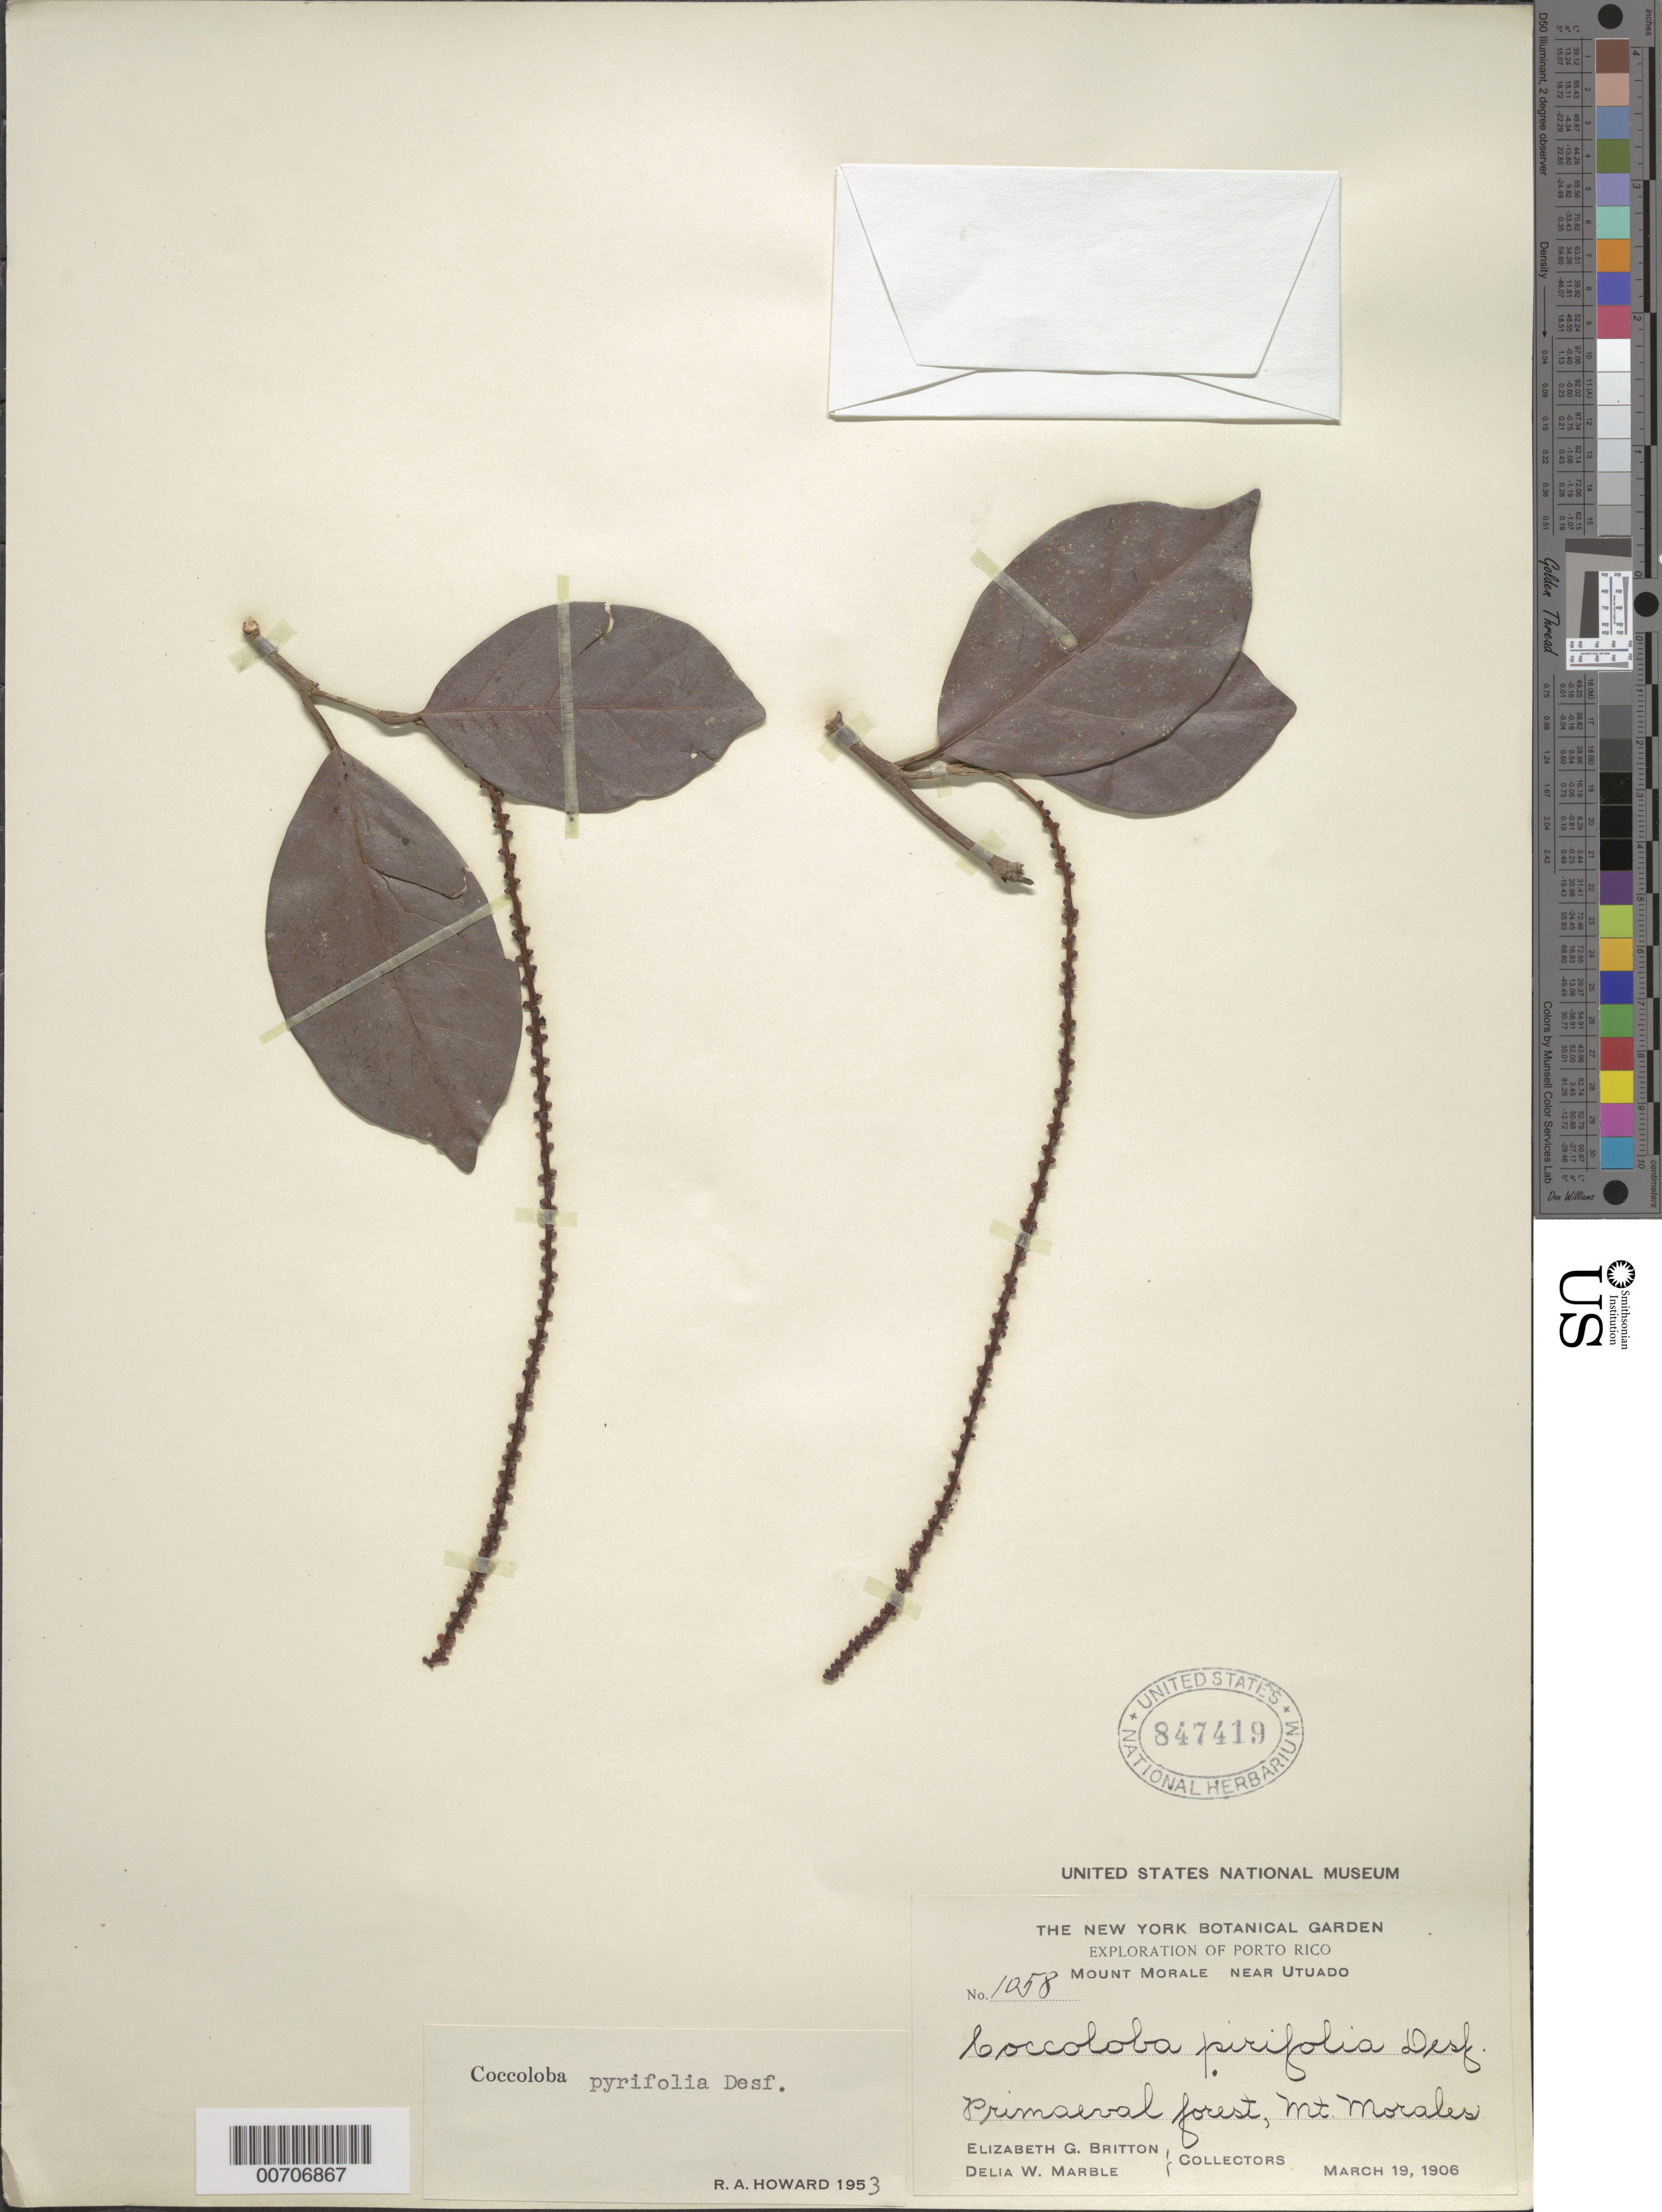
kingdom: Plantae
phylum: Tracheophyta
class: Magnoliopsida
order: Caryophyllales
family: Polygonaceae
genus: Coccoloba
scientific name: Coccoloba pyrifolia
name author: Desf.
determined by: Howard, R. A.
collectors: E. G. Britton & D. W. Marble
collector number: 1058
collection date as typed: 19 Mar 1906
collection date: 1906-03-19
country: Puerto Rico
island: Greater Antilles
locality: Mount Morale, near Utuado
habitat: Primaeval forest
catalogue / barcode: US 847419